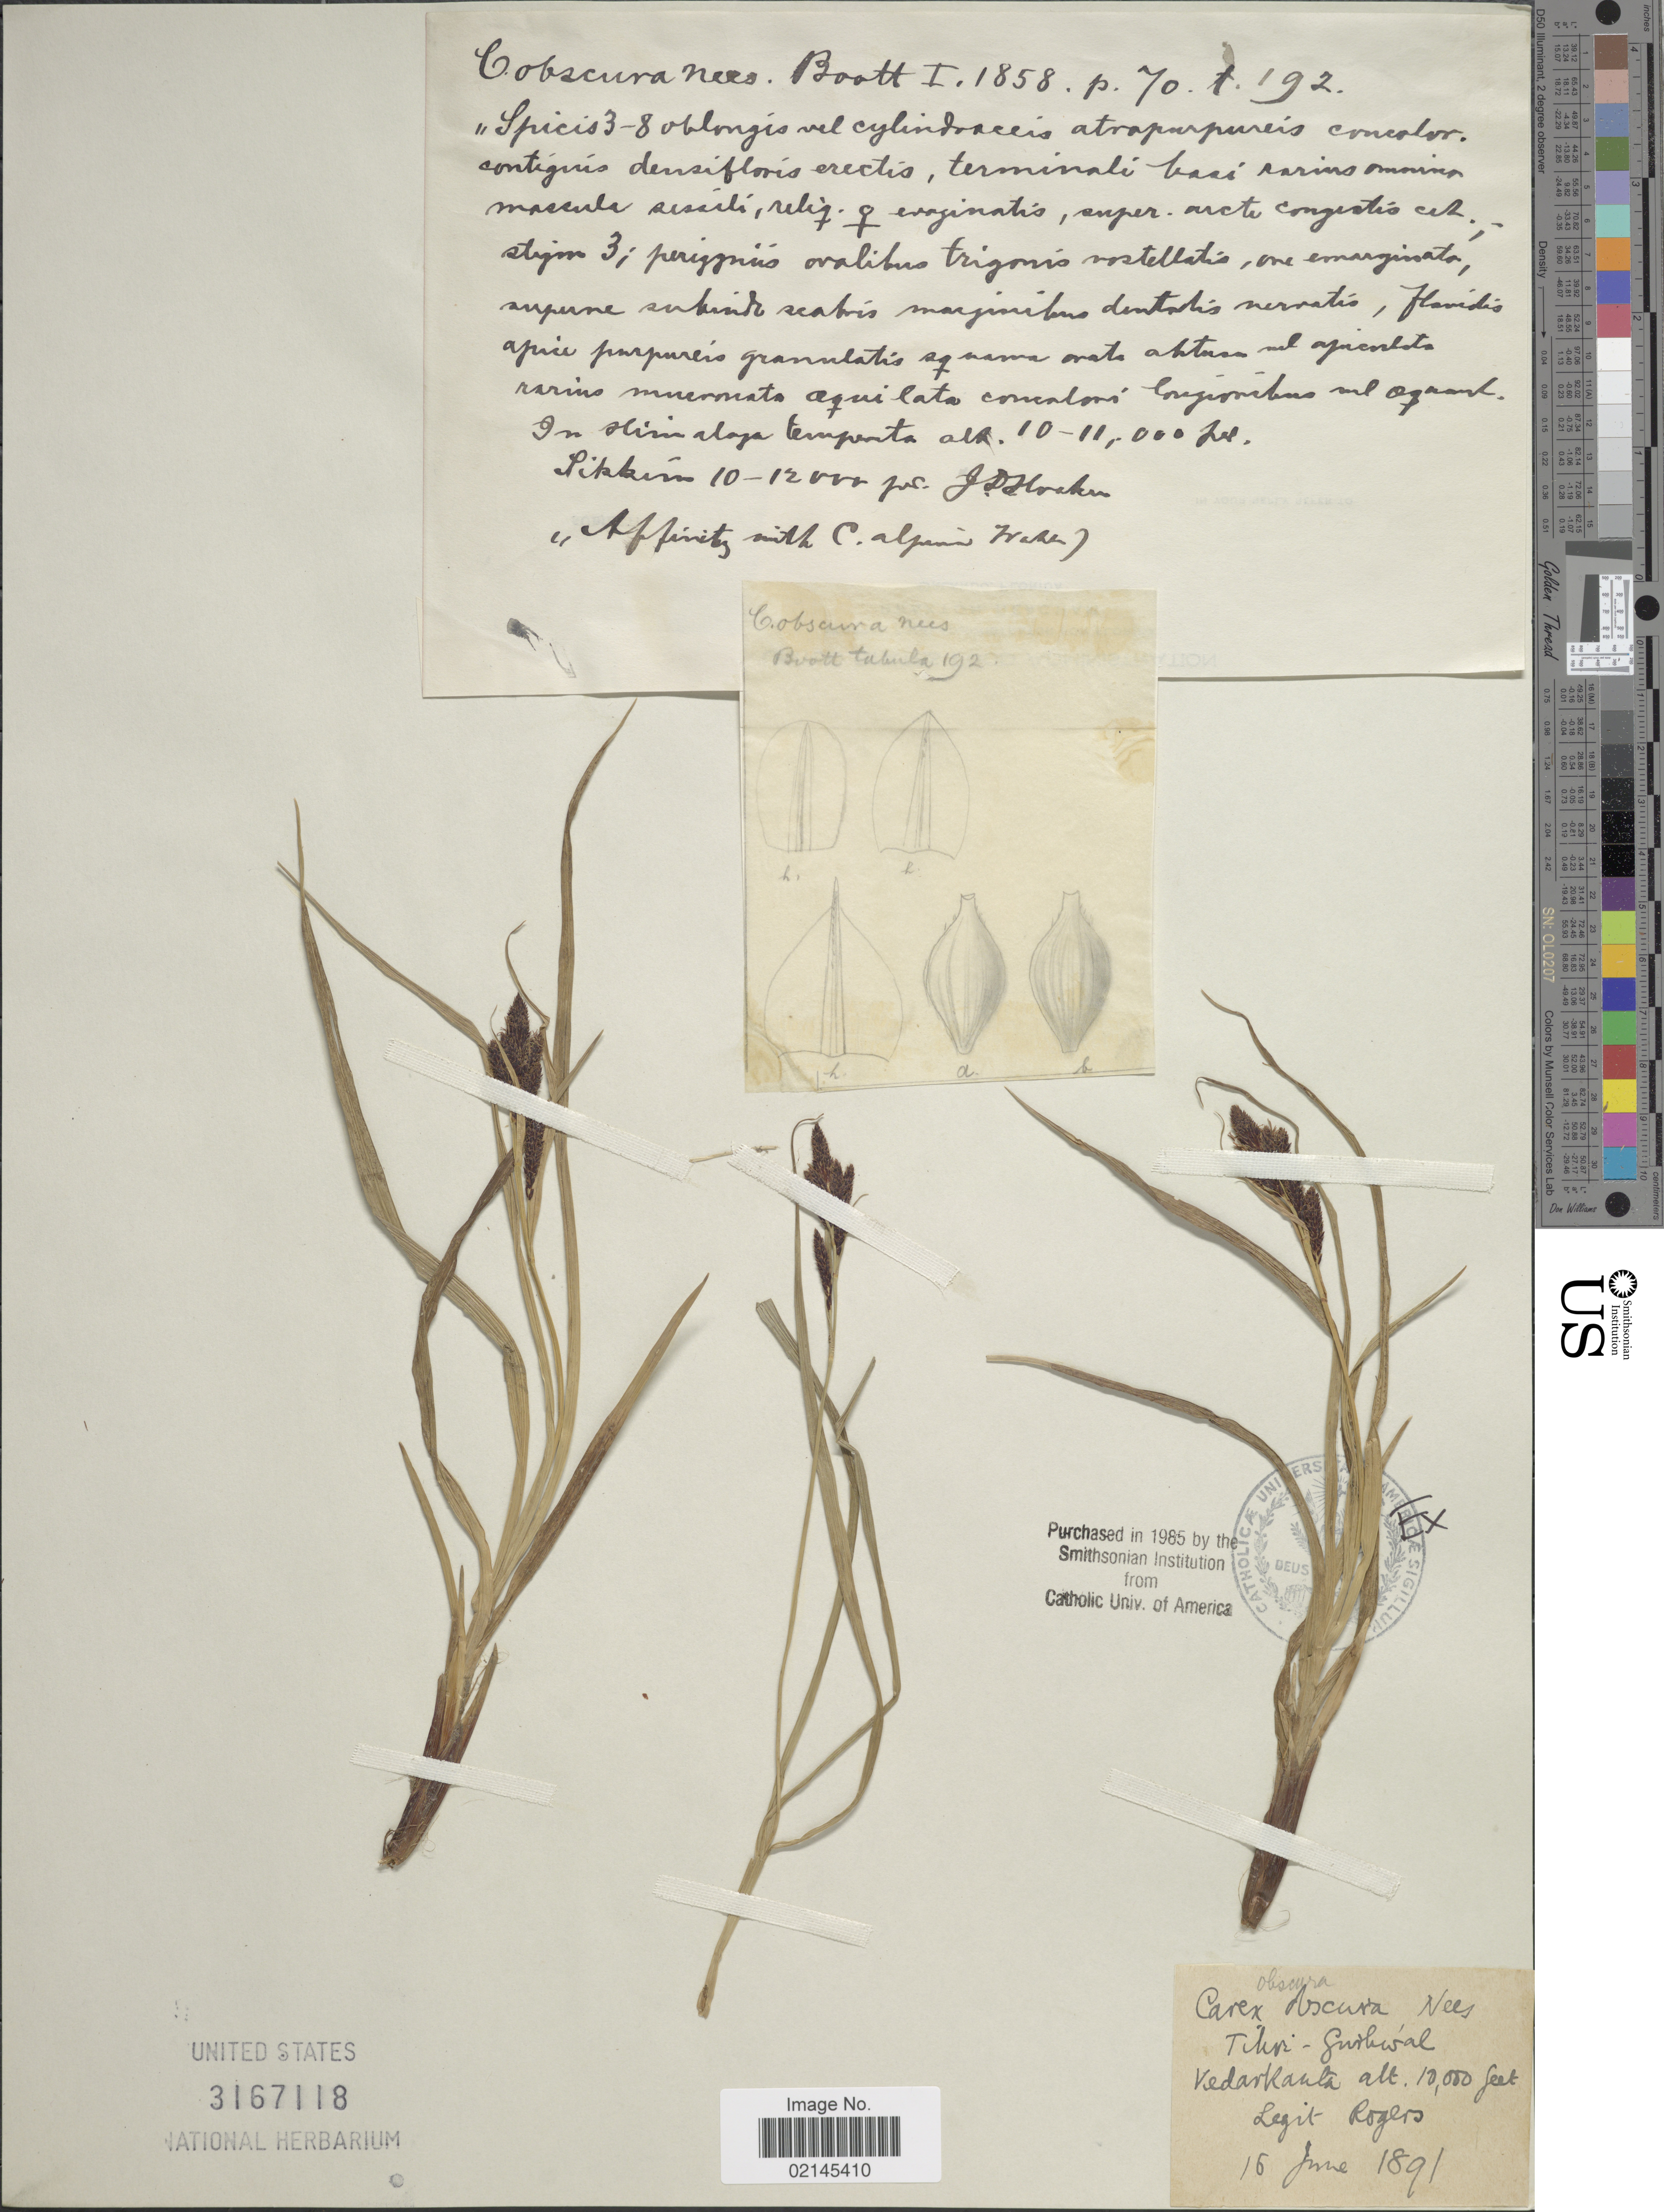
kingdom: Plantae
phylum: Tracheophyta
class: Liliopsida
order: Poales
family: Cyperaceae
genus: Carex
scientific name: Carex obscura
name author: Nees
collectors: -. Rogers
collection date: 1891-06-15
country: India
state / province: Uttarakhand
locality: Tihri-Garhwal, Vedarkanta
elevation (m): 3048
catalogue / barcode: US 3167118